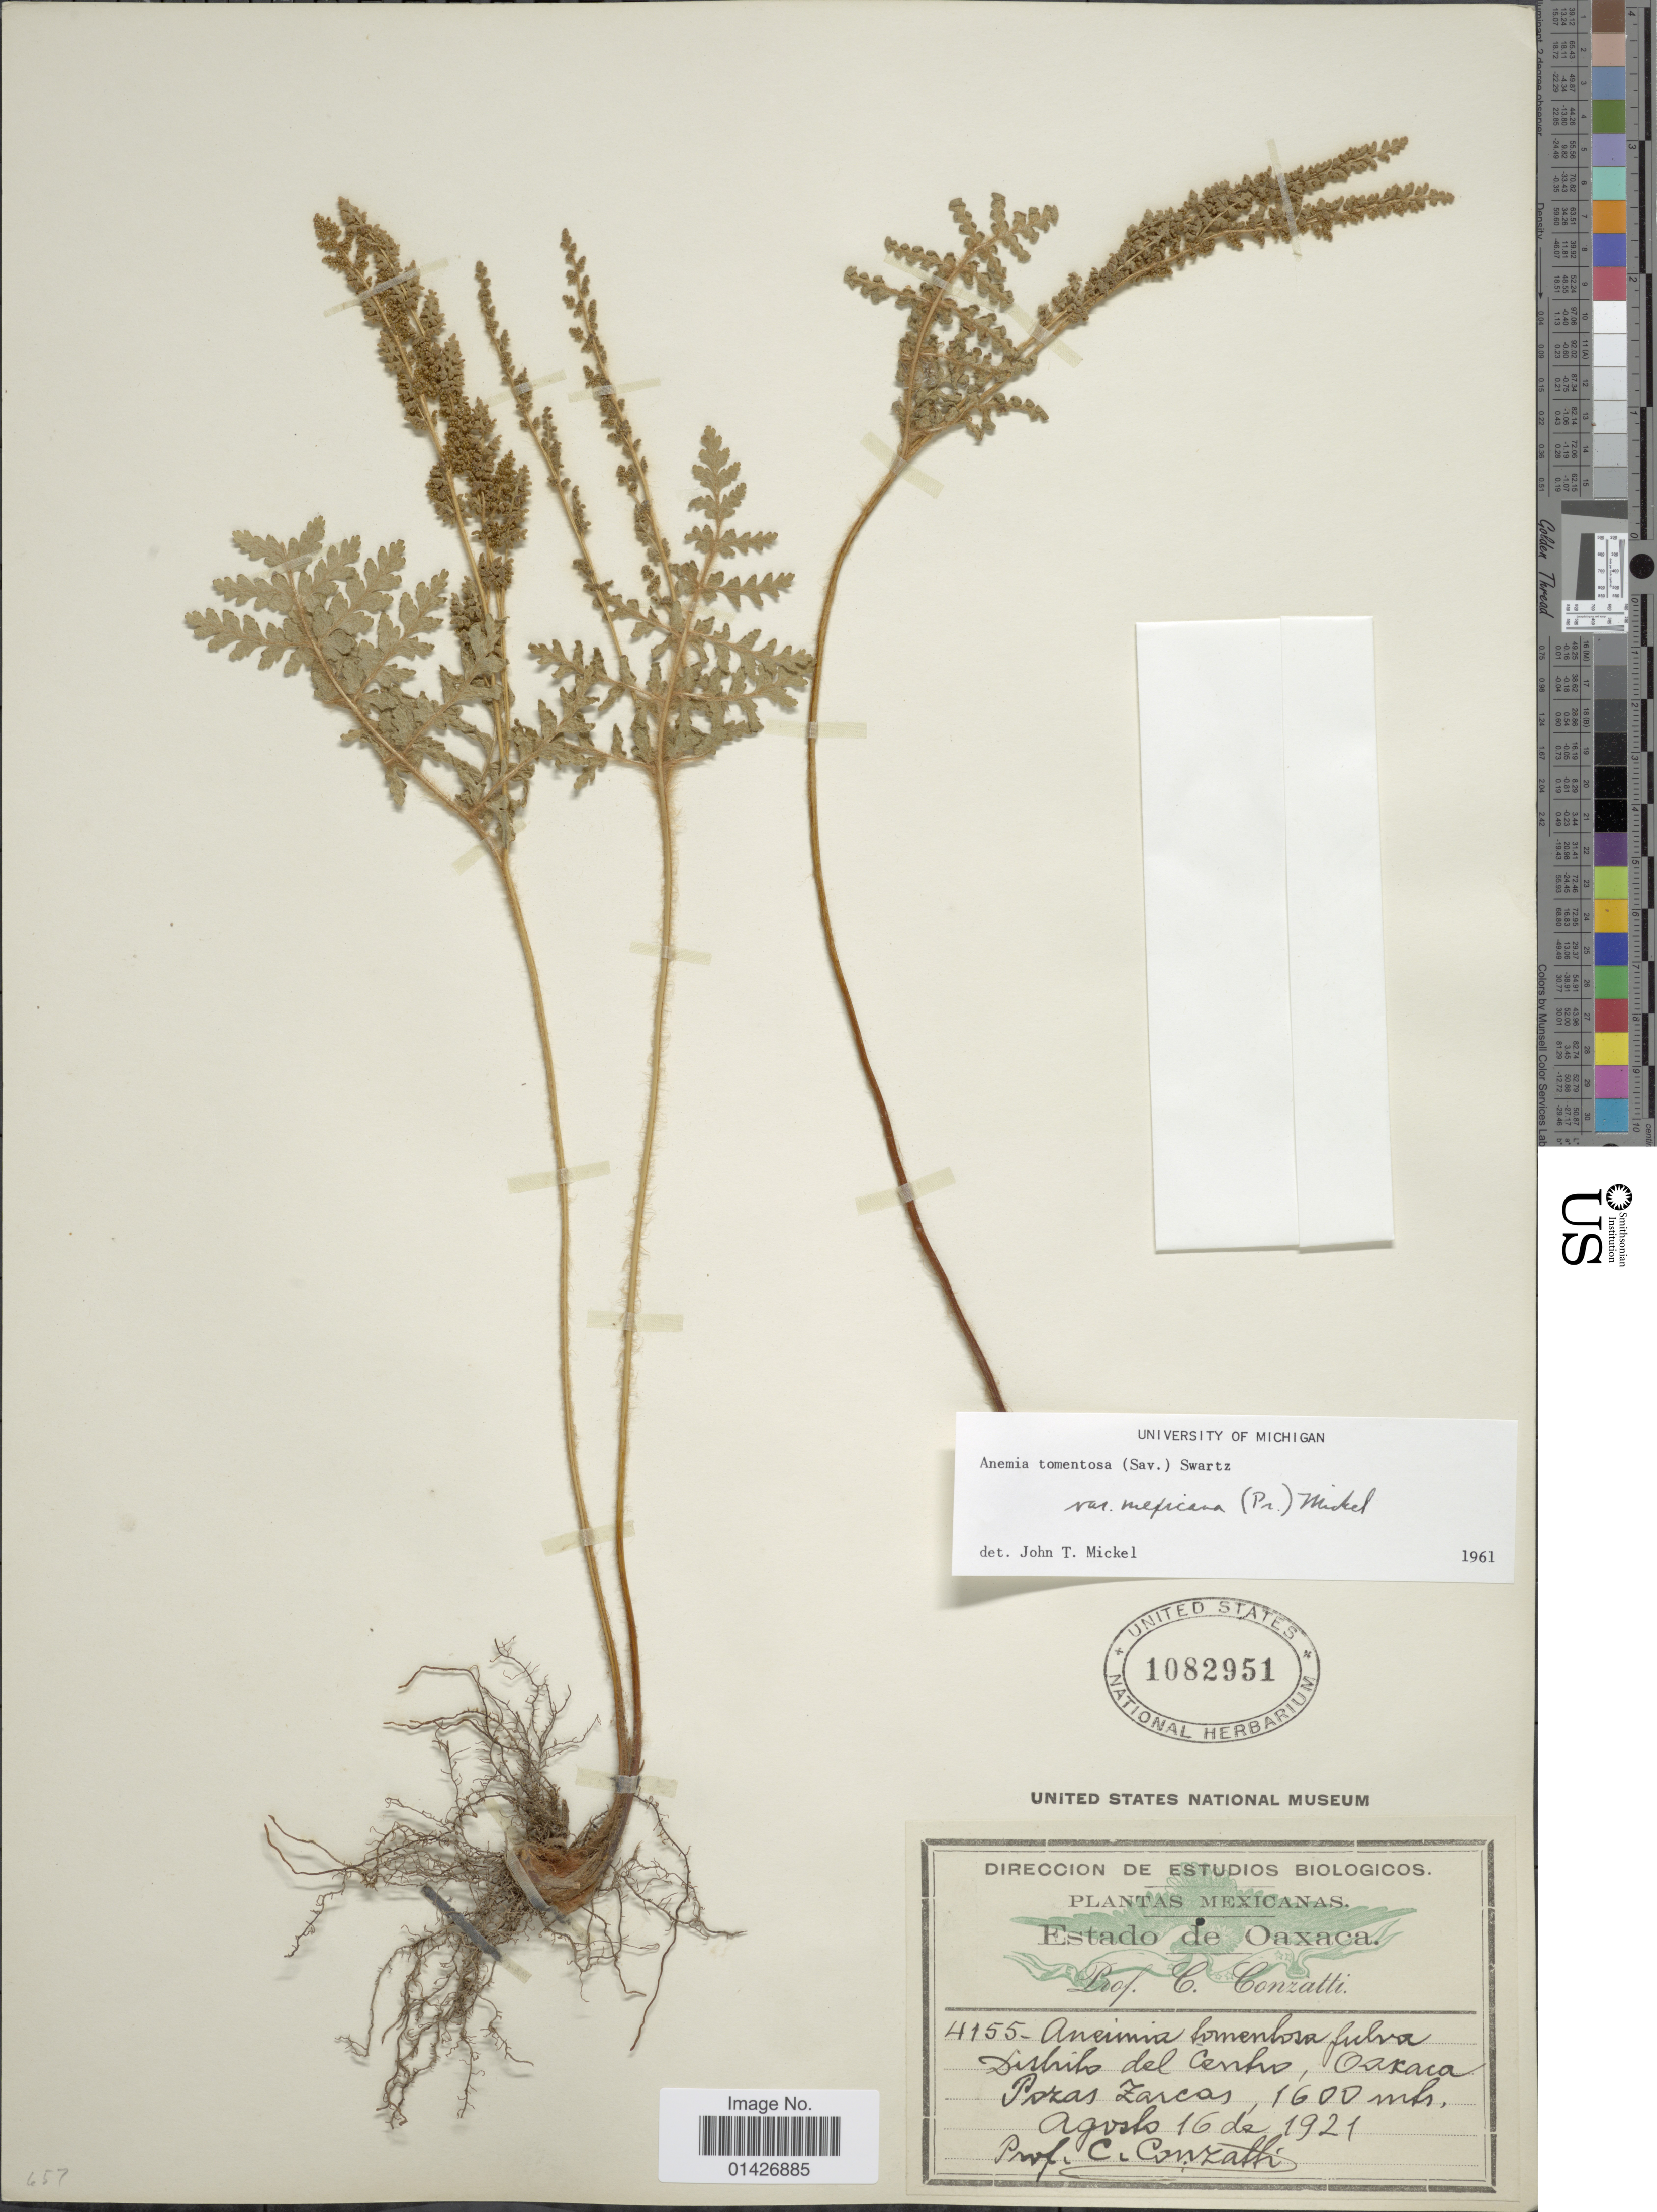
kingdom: Plantae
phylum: Tracheophyta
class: Polypodiopsida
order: Schizaeales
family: Anemiaceae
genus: Anemia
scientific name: Anemia tomentosa var. mexicana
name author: (C. Presl) Mickel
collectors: C. Conzatti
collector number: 4155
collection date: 1921-08-16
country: Mexico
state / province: Oaxaca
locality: Distrito del Centro, Pozas Zarcas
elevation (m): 1600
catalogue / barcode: US 1082951